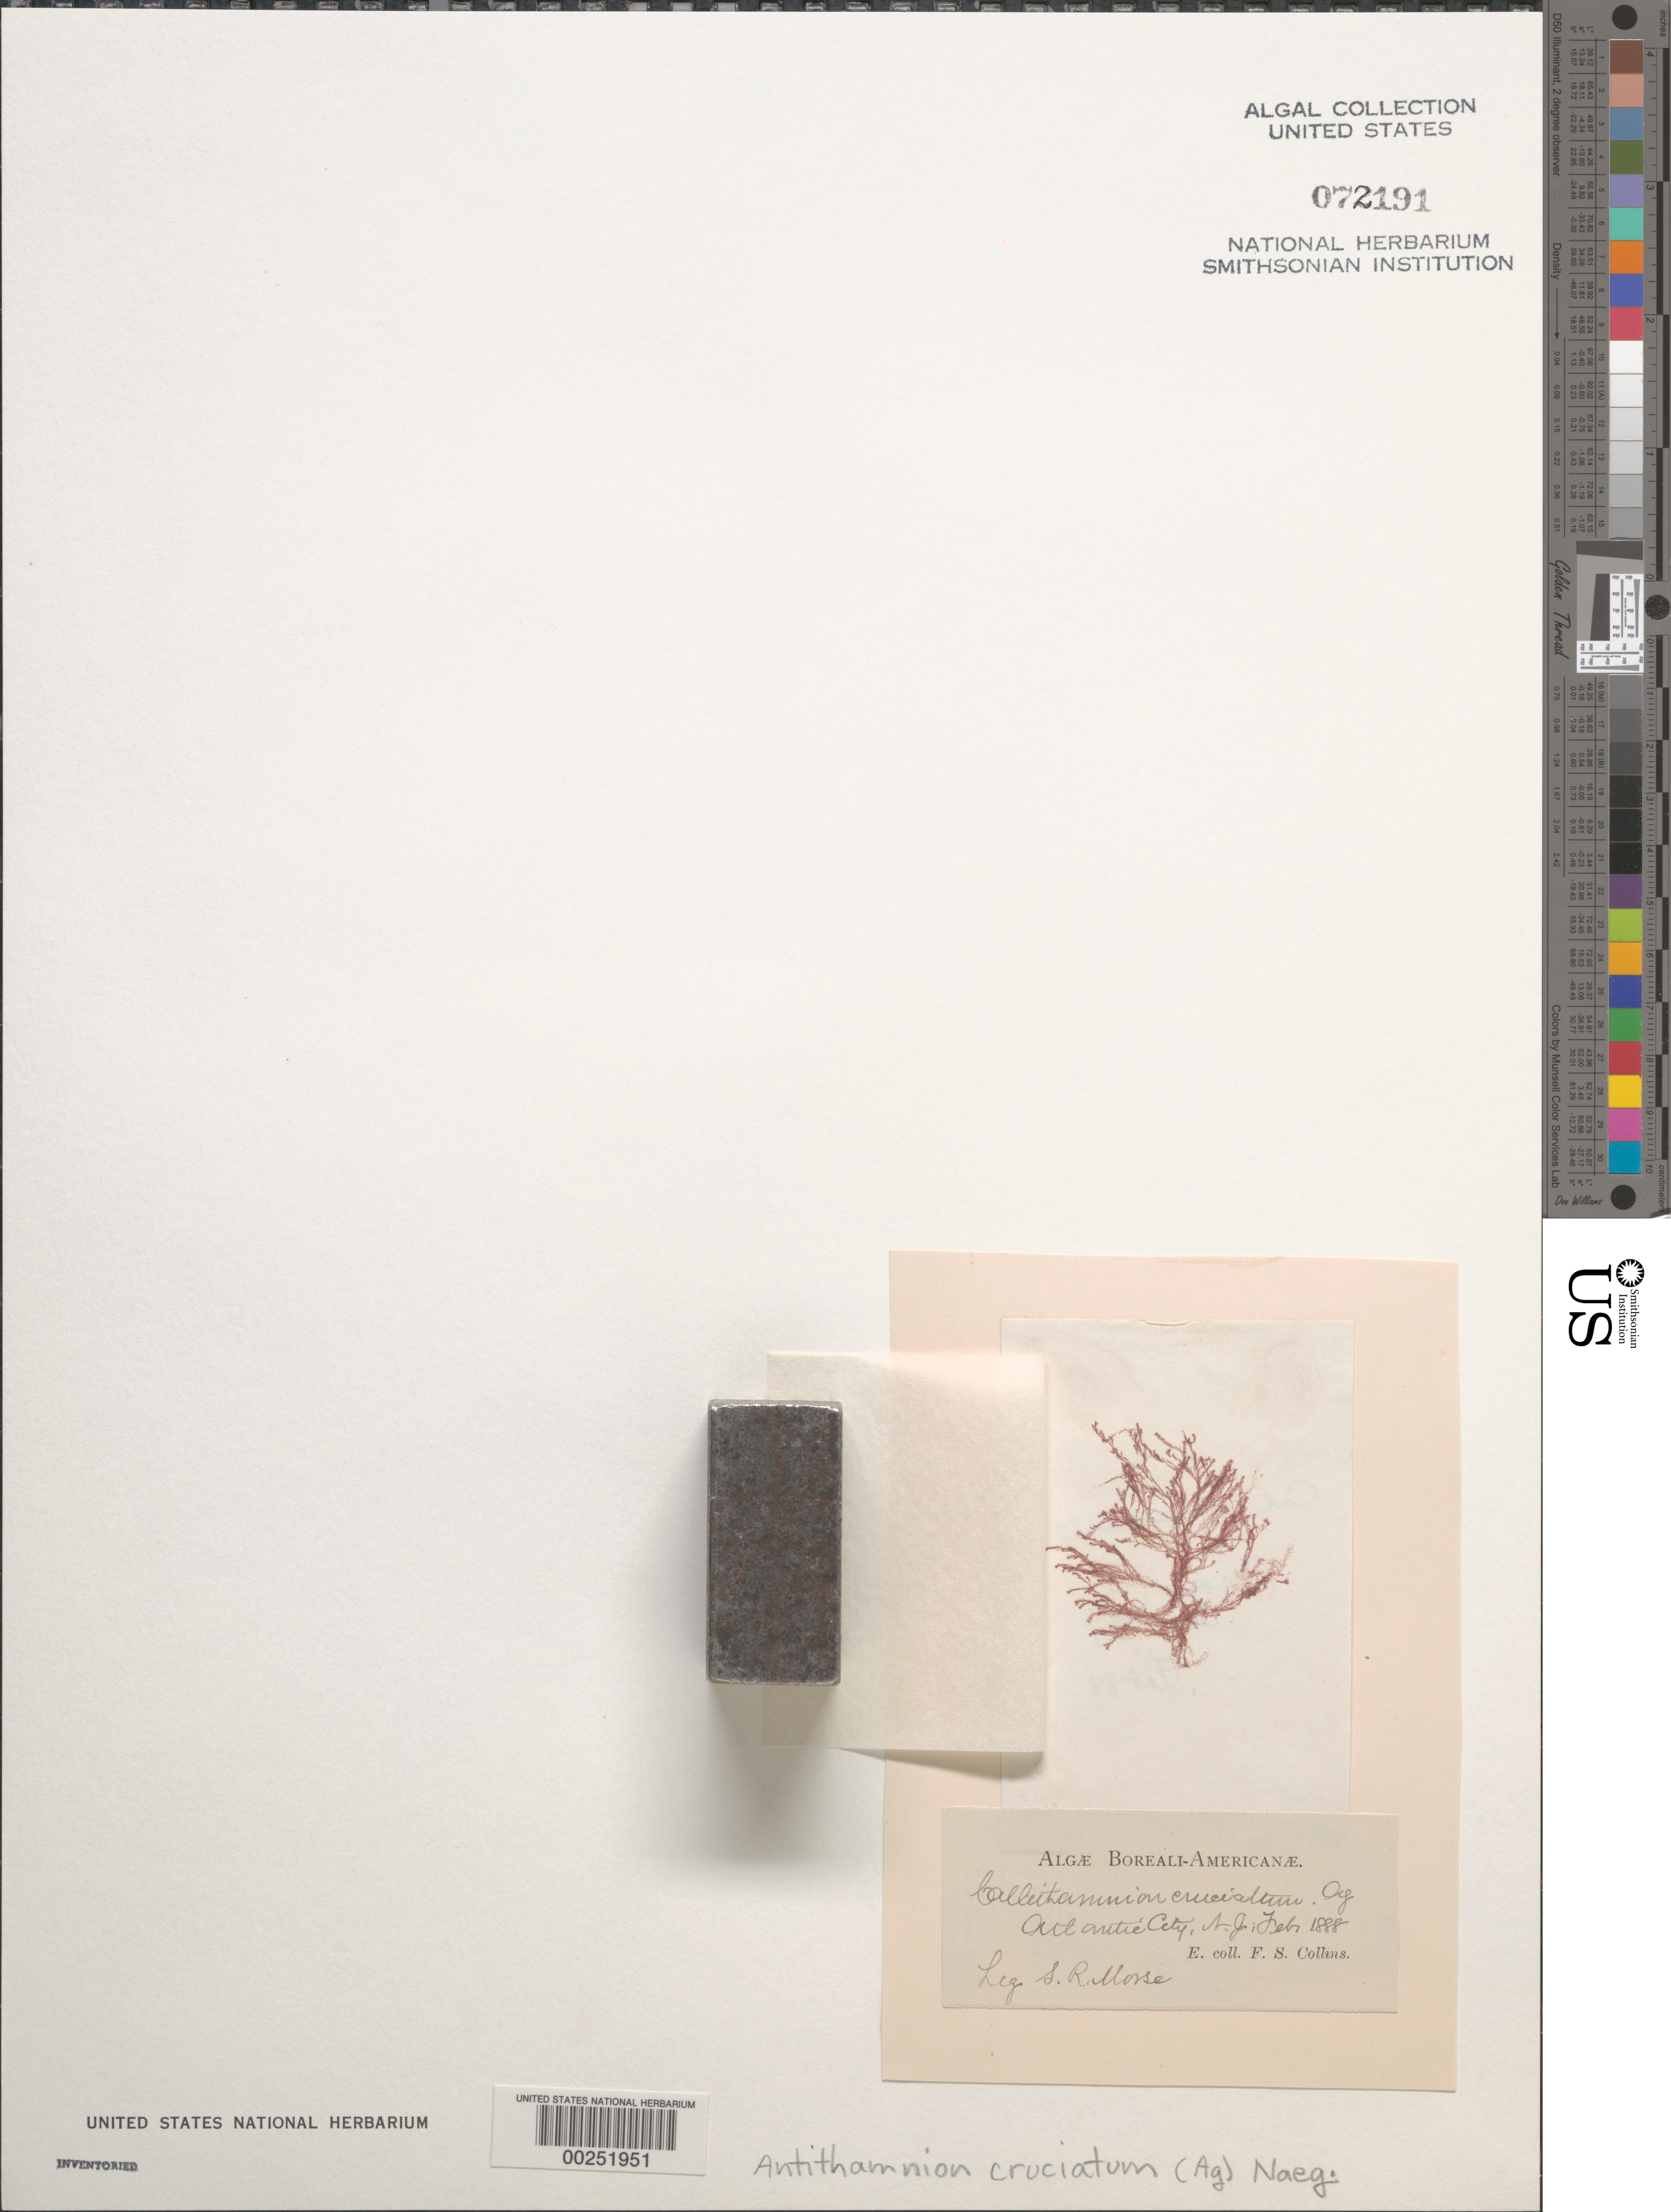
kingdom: Plantae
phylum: Rhodophyta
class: Florideophyceae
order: Ceramiales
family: Ceramiaceae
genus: Antithamnion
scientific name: Antithamnion cruciatum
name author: (C. Agardh) Näg.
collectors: S. Morse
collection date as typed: Feb 1888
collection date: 1888-02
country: United States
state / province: New Jersey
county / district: Atlantic County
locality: Atlantic City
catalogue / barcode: US 72191